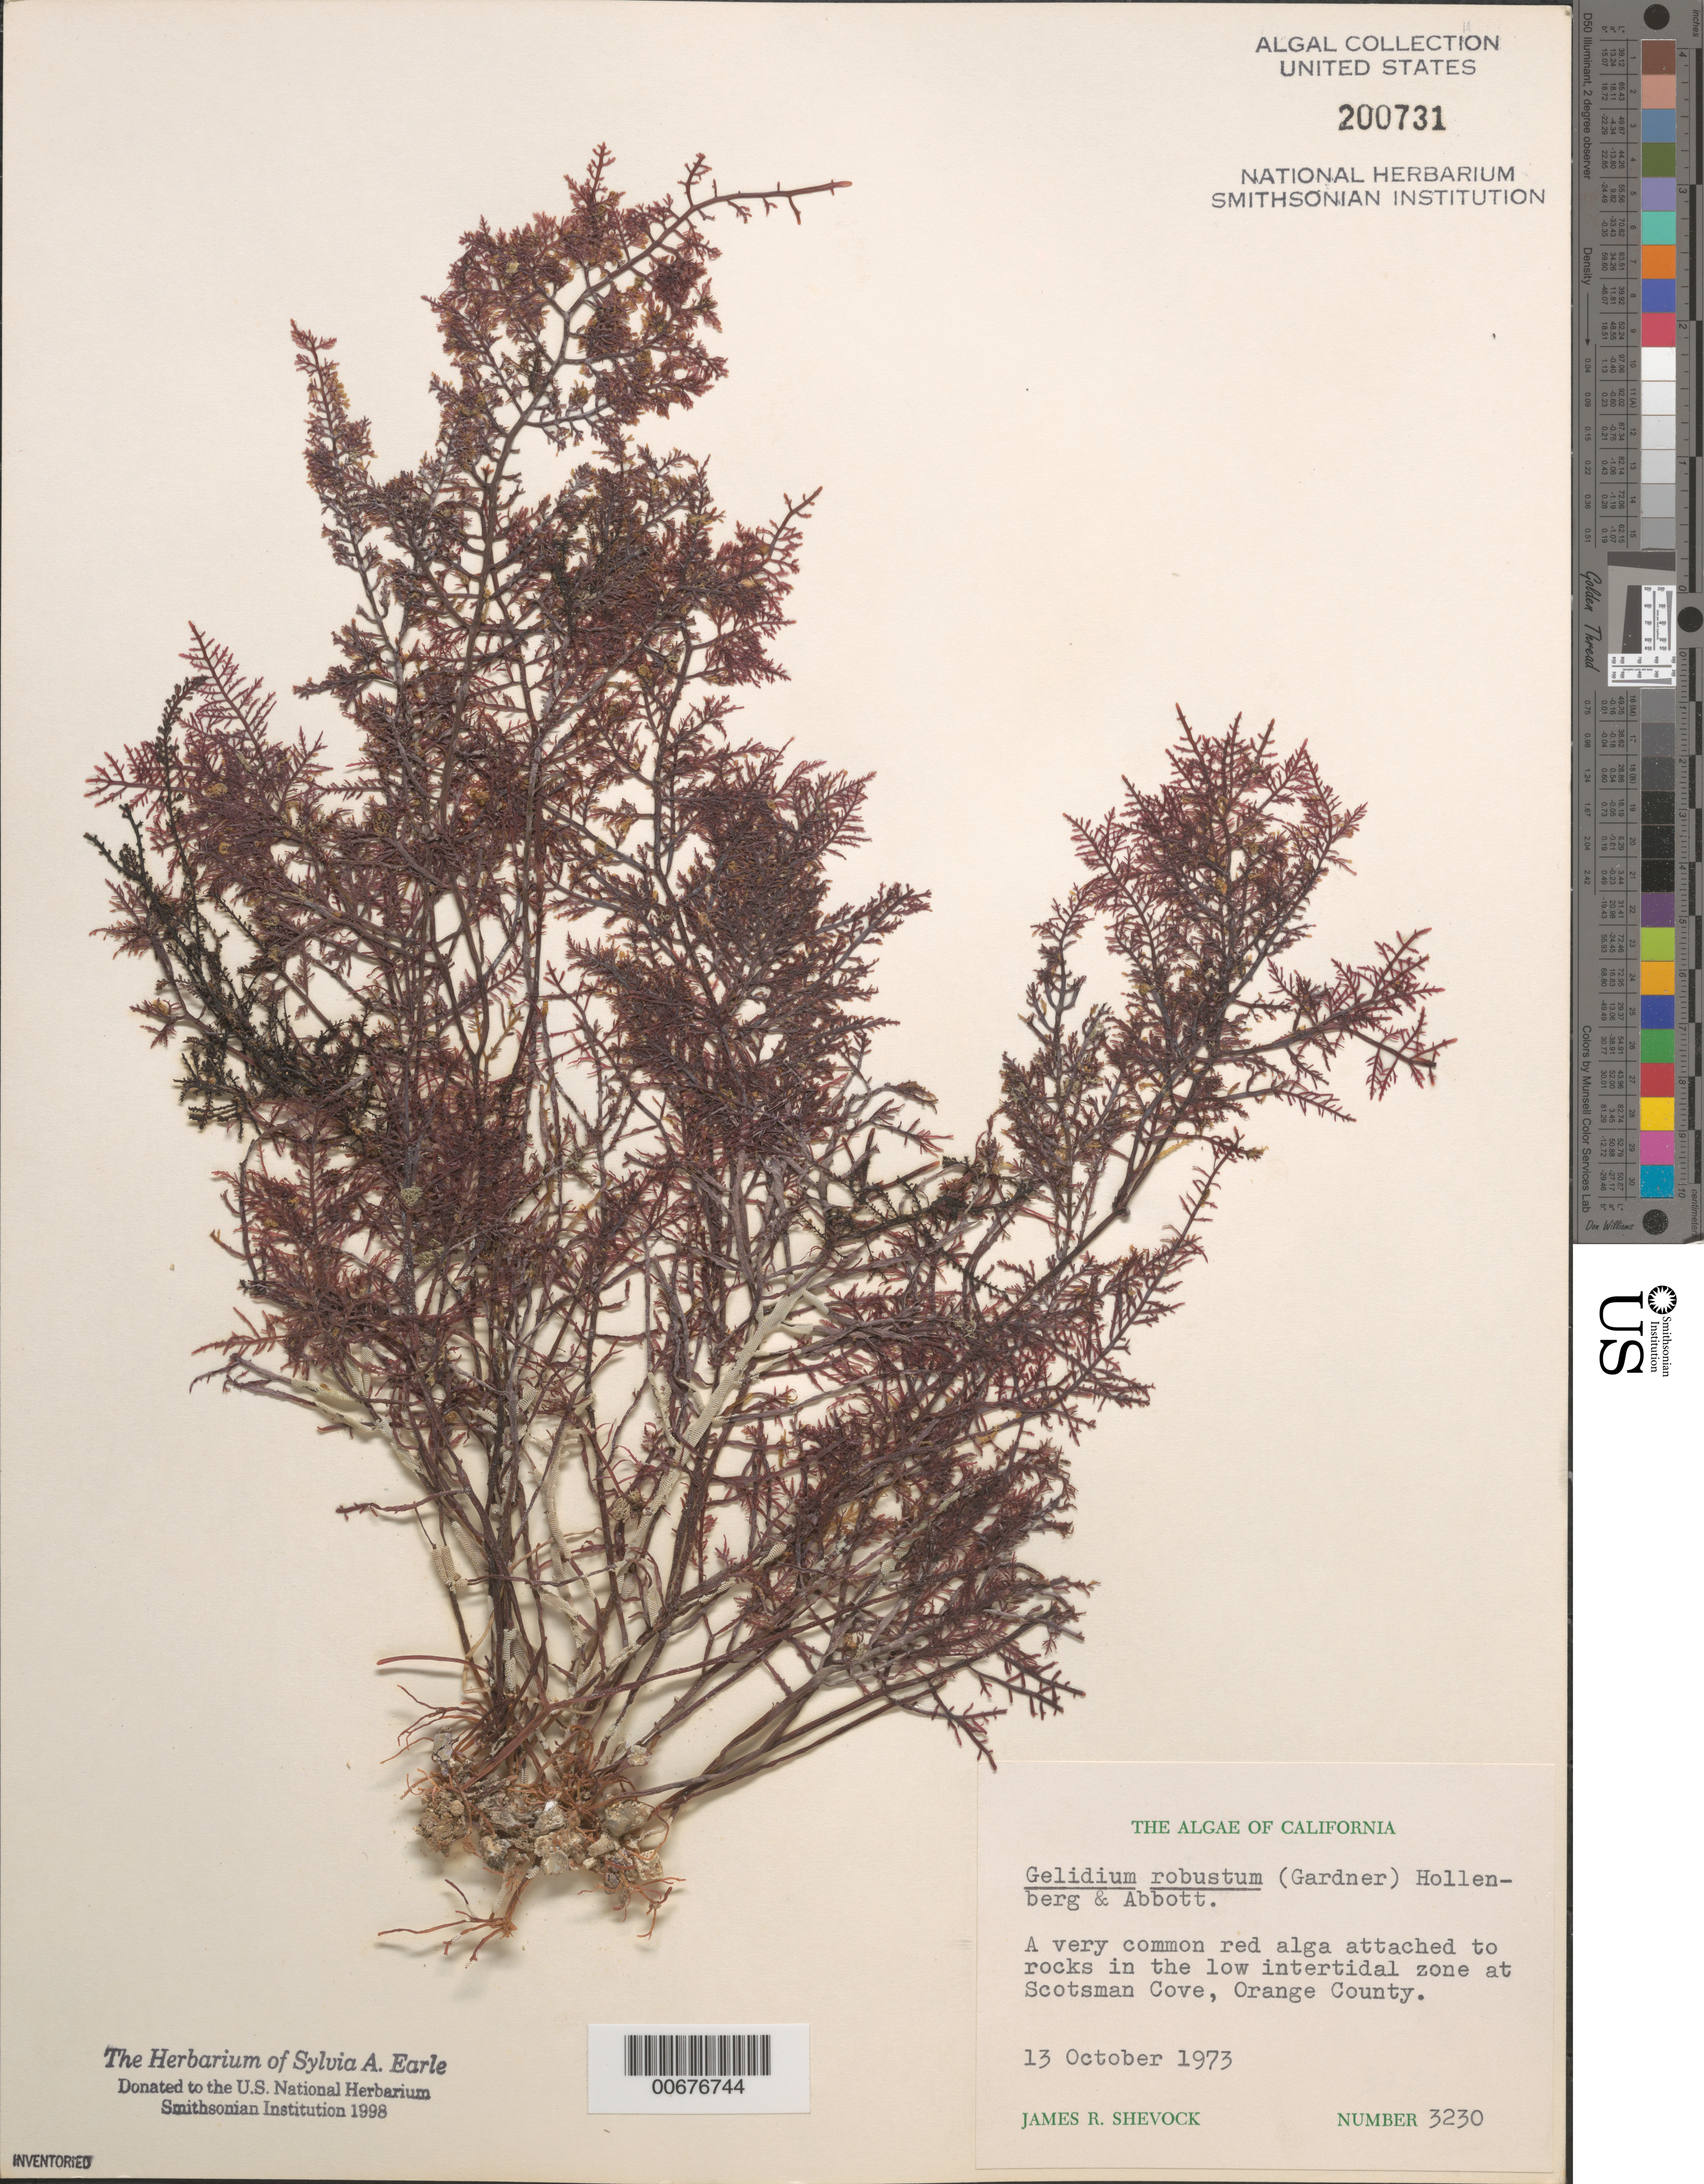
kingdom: Plantae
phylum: Rhodophyta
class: Florideophyceae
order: Gelidiales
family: Gelidiaceae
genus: Gelidium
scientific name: Gelidium robustum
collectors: J. R. Shevock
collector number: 3230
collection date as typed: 13 Oct 1973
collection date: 1973-10-13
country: United States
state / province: California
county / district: Orange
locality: Scotsman Cove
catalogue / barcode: US 200731